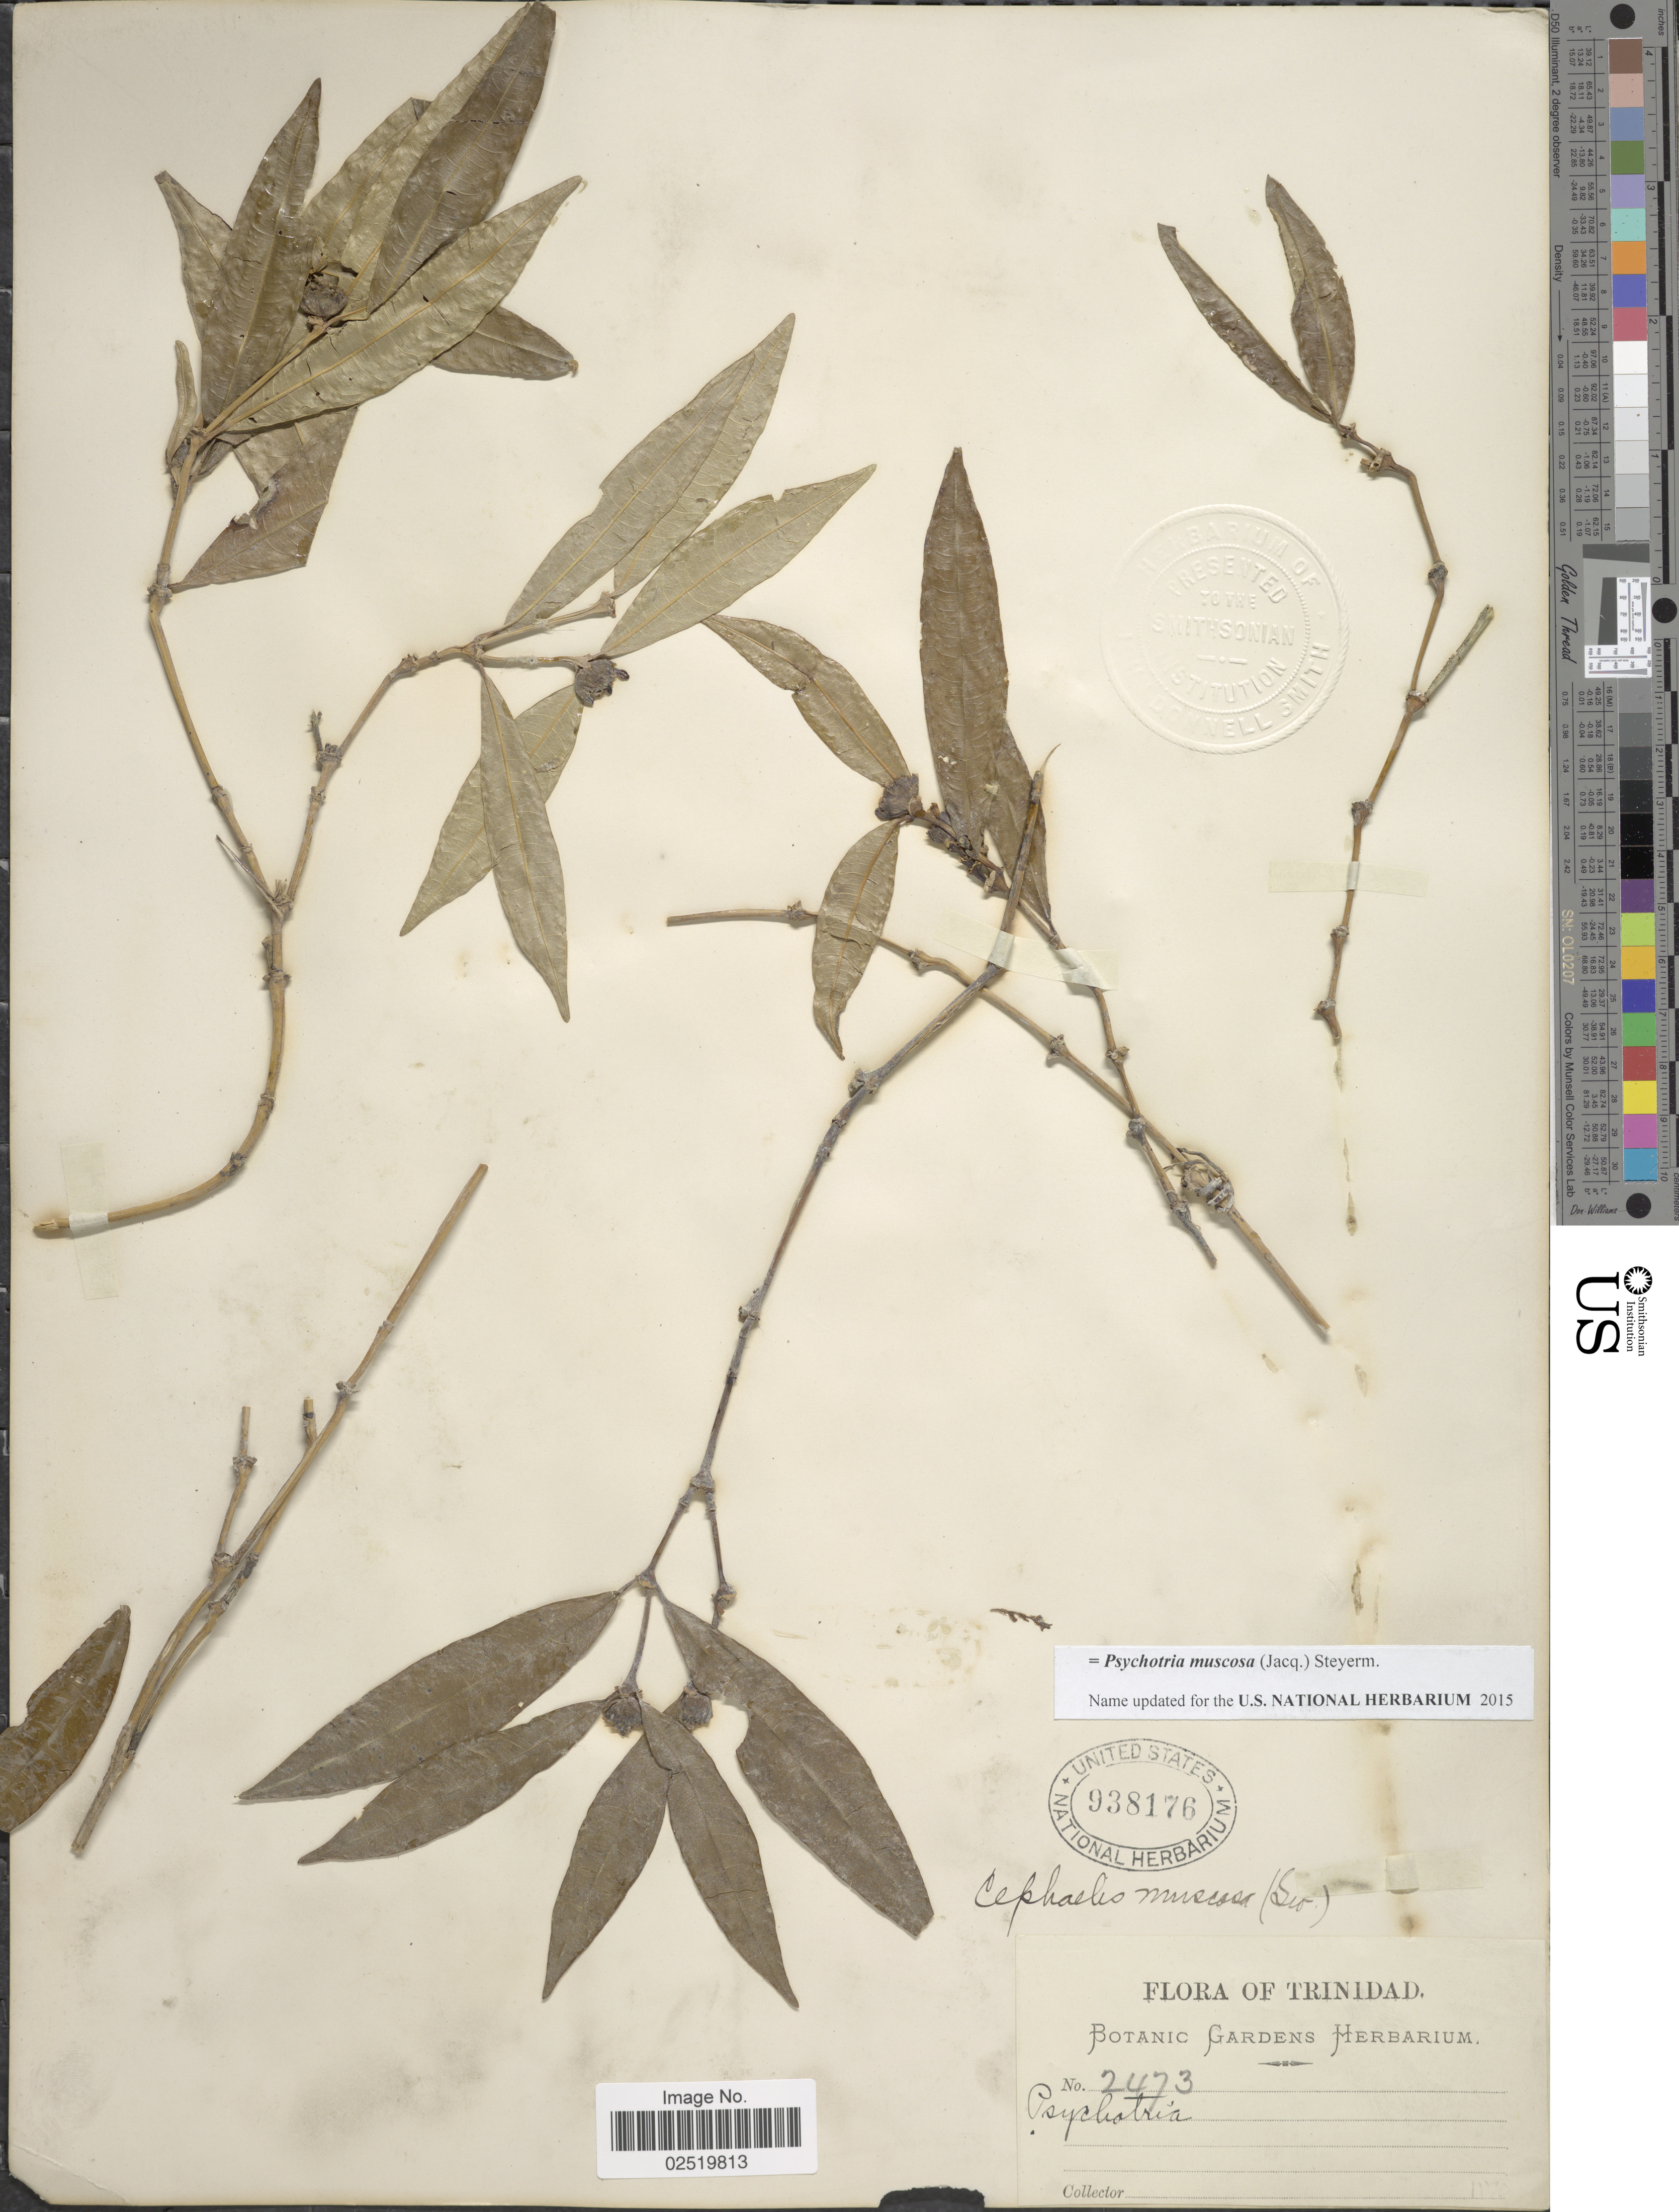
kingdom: Plantae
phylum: Tracheophyta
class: Magnoliopsida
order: Gentianales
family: Rubiaceae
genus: Psychotria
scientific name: Psychotria muscosa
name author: (Jacq.) Steyerm.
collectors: Botanic Gardens Herbarium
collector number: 2473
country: Trinidad and Tobago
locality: Trinidad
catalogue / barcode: US 938176